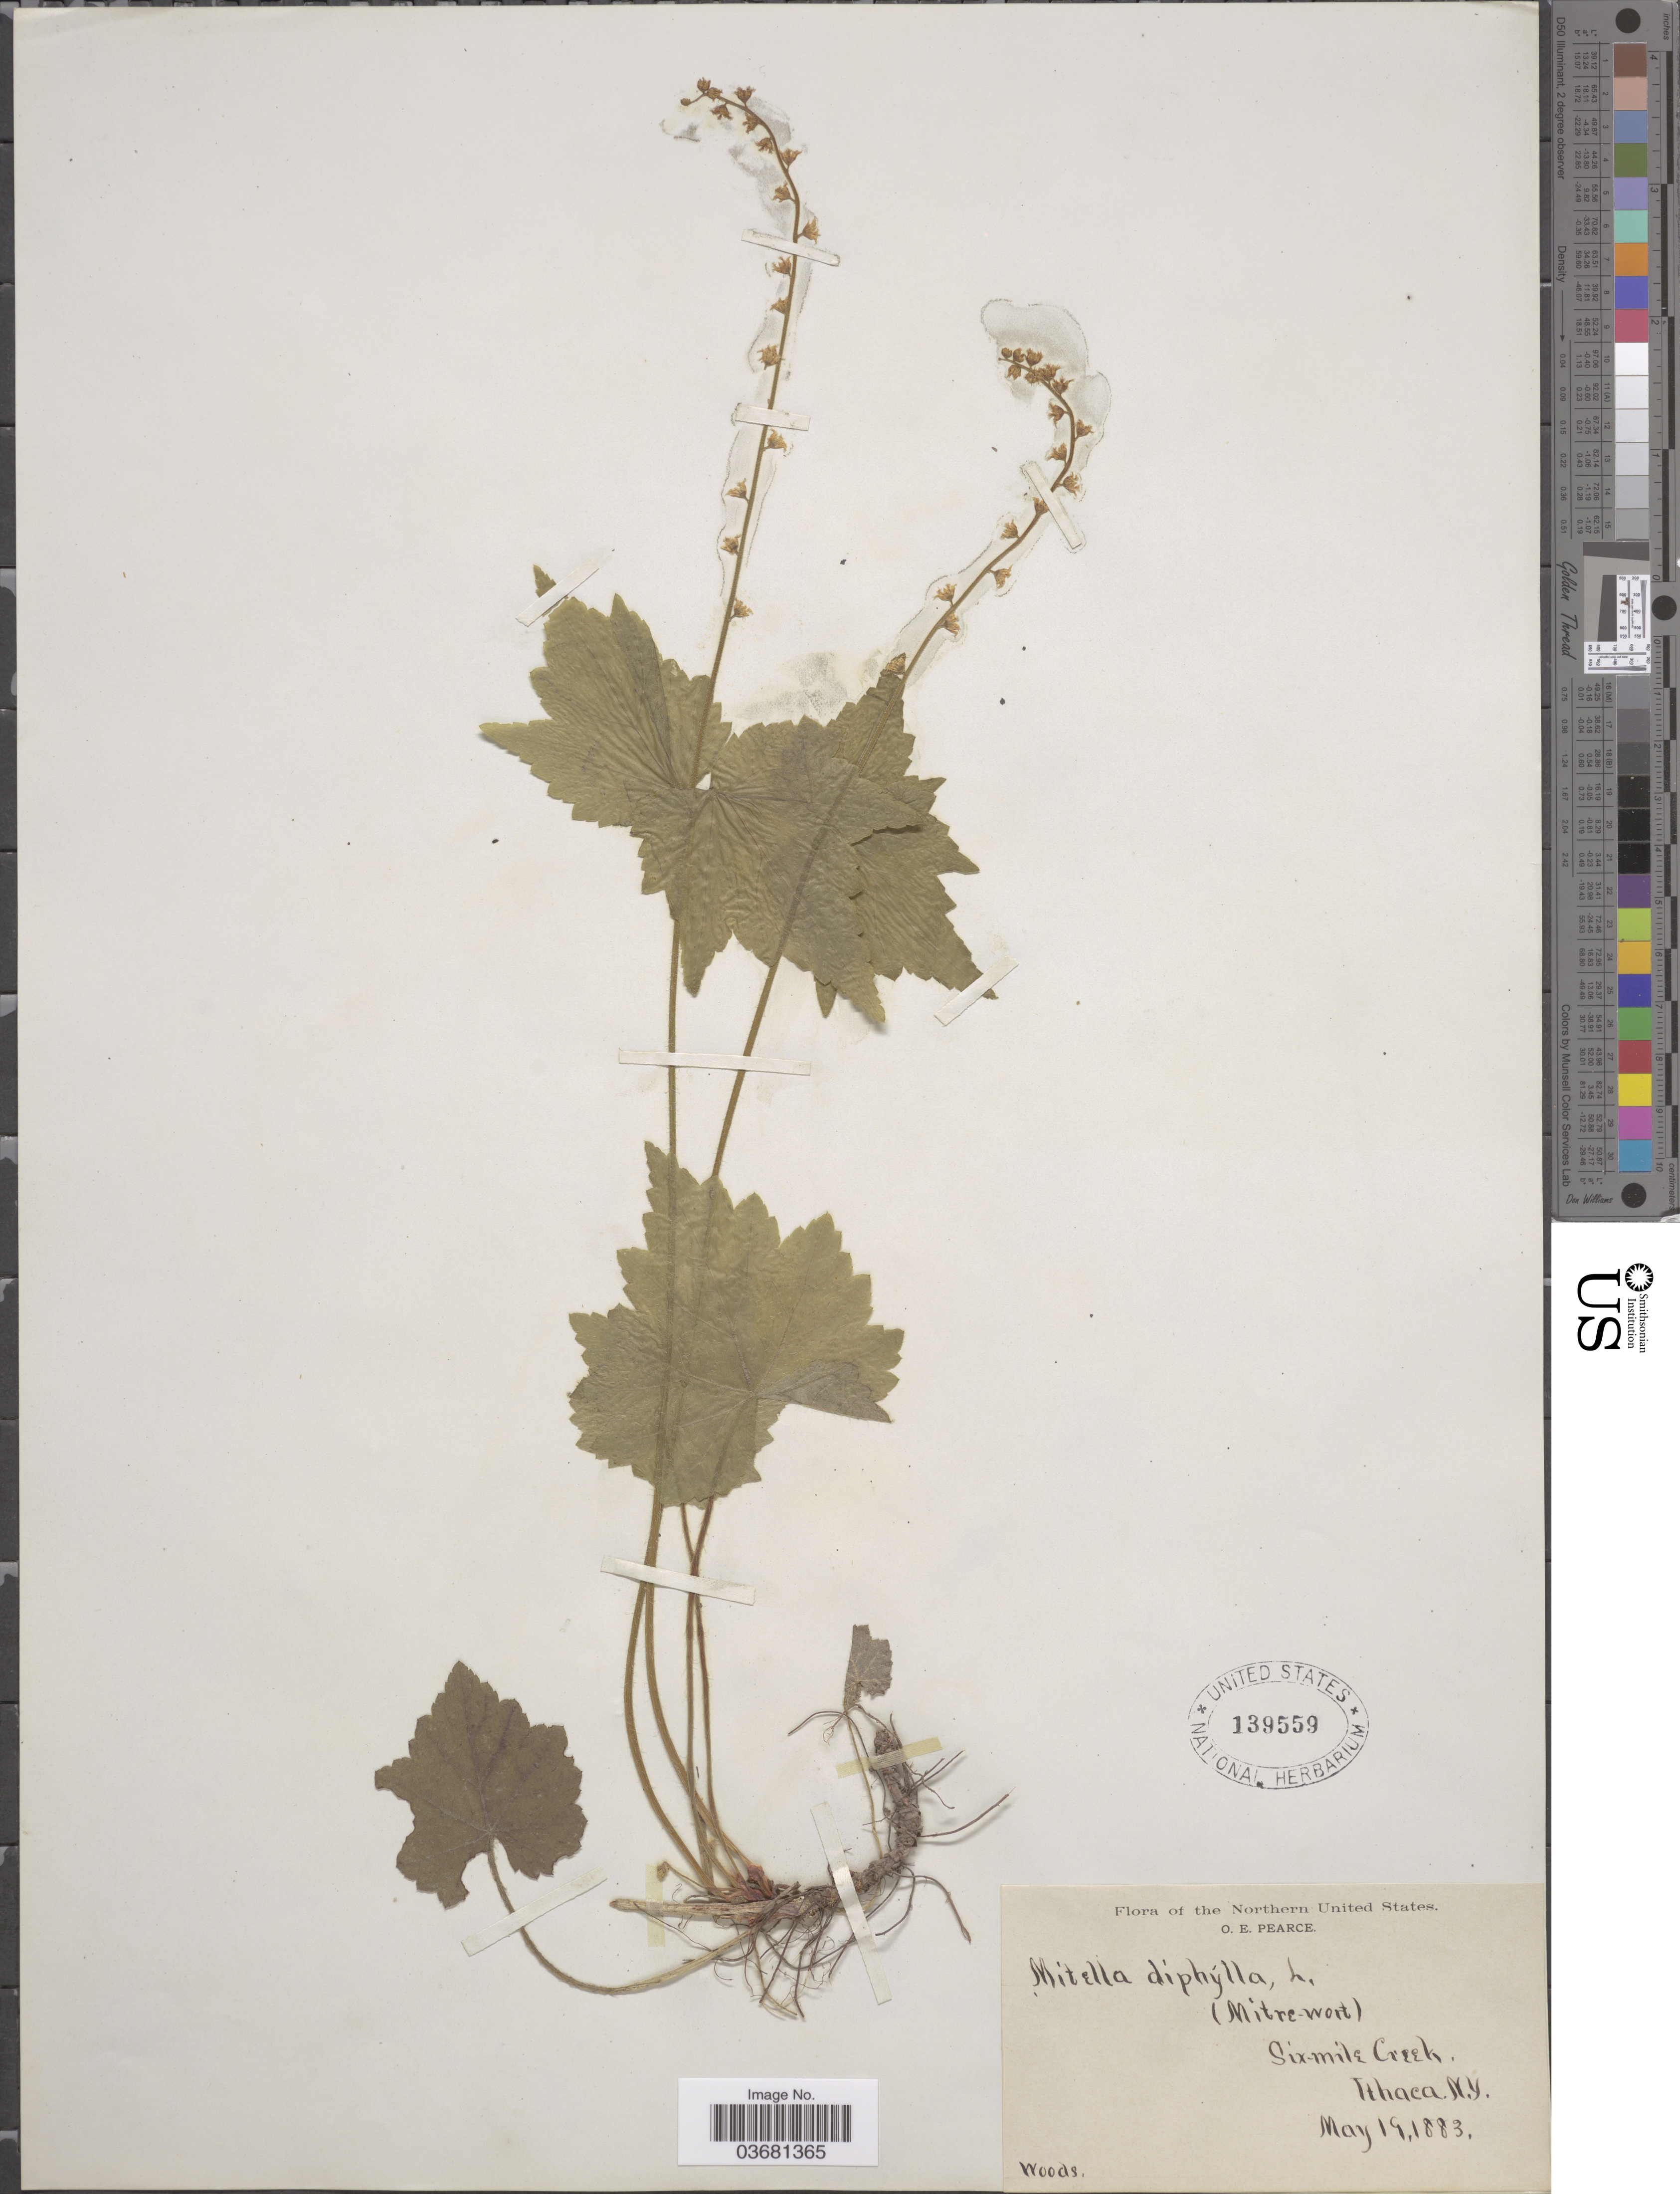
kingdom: Plantae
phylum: Tracheophyta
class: Magnoliopsida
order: Saxifragales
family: Saxifragaceae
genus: Mitella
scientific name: Mitella diphylla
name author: L.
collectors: O. E. Pearce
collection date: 1883-05-19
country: United States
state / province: New York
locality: The Northern United States. Six-mile Creek, Ithaca.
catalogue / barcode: US 139559